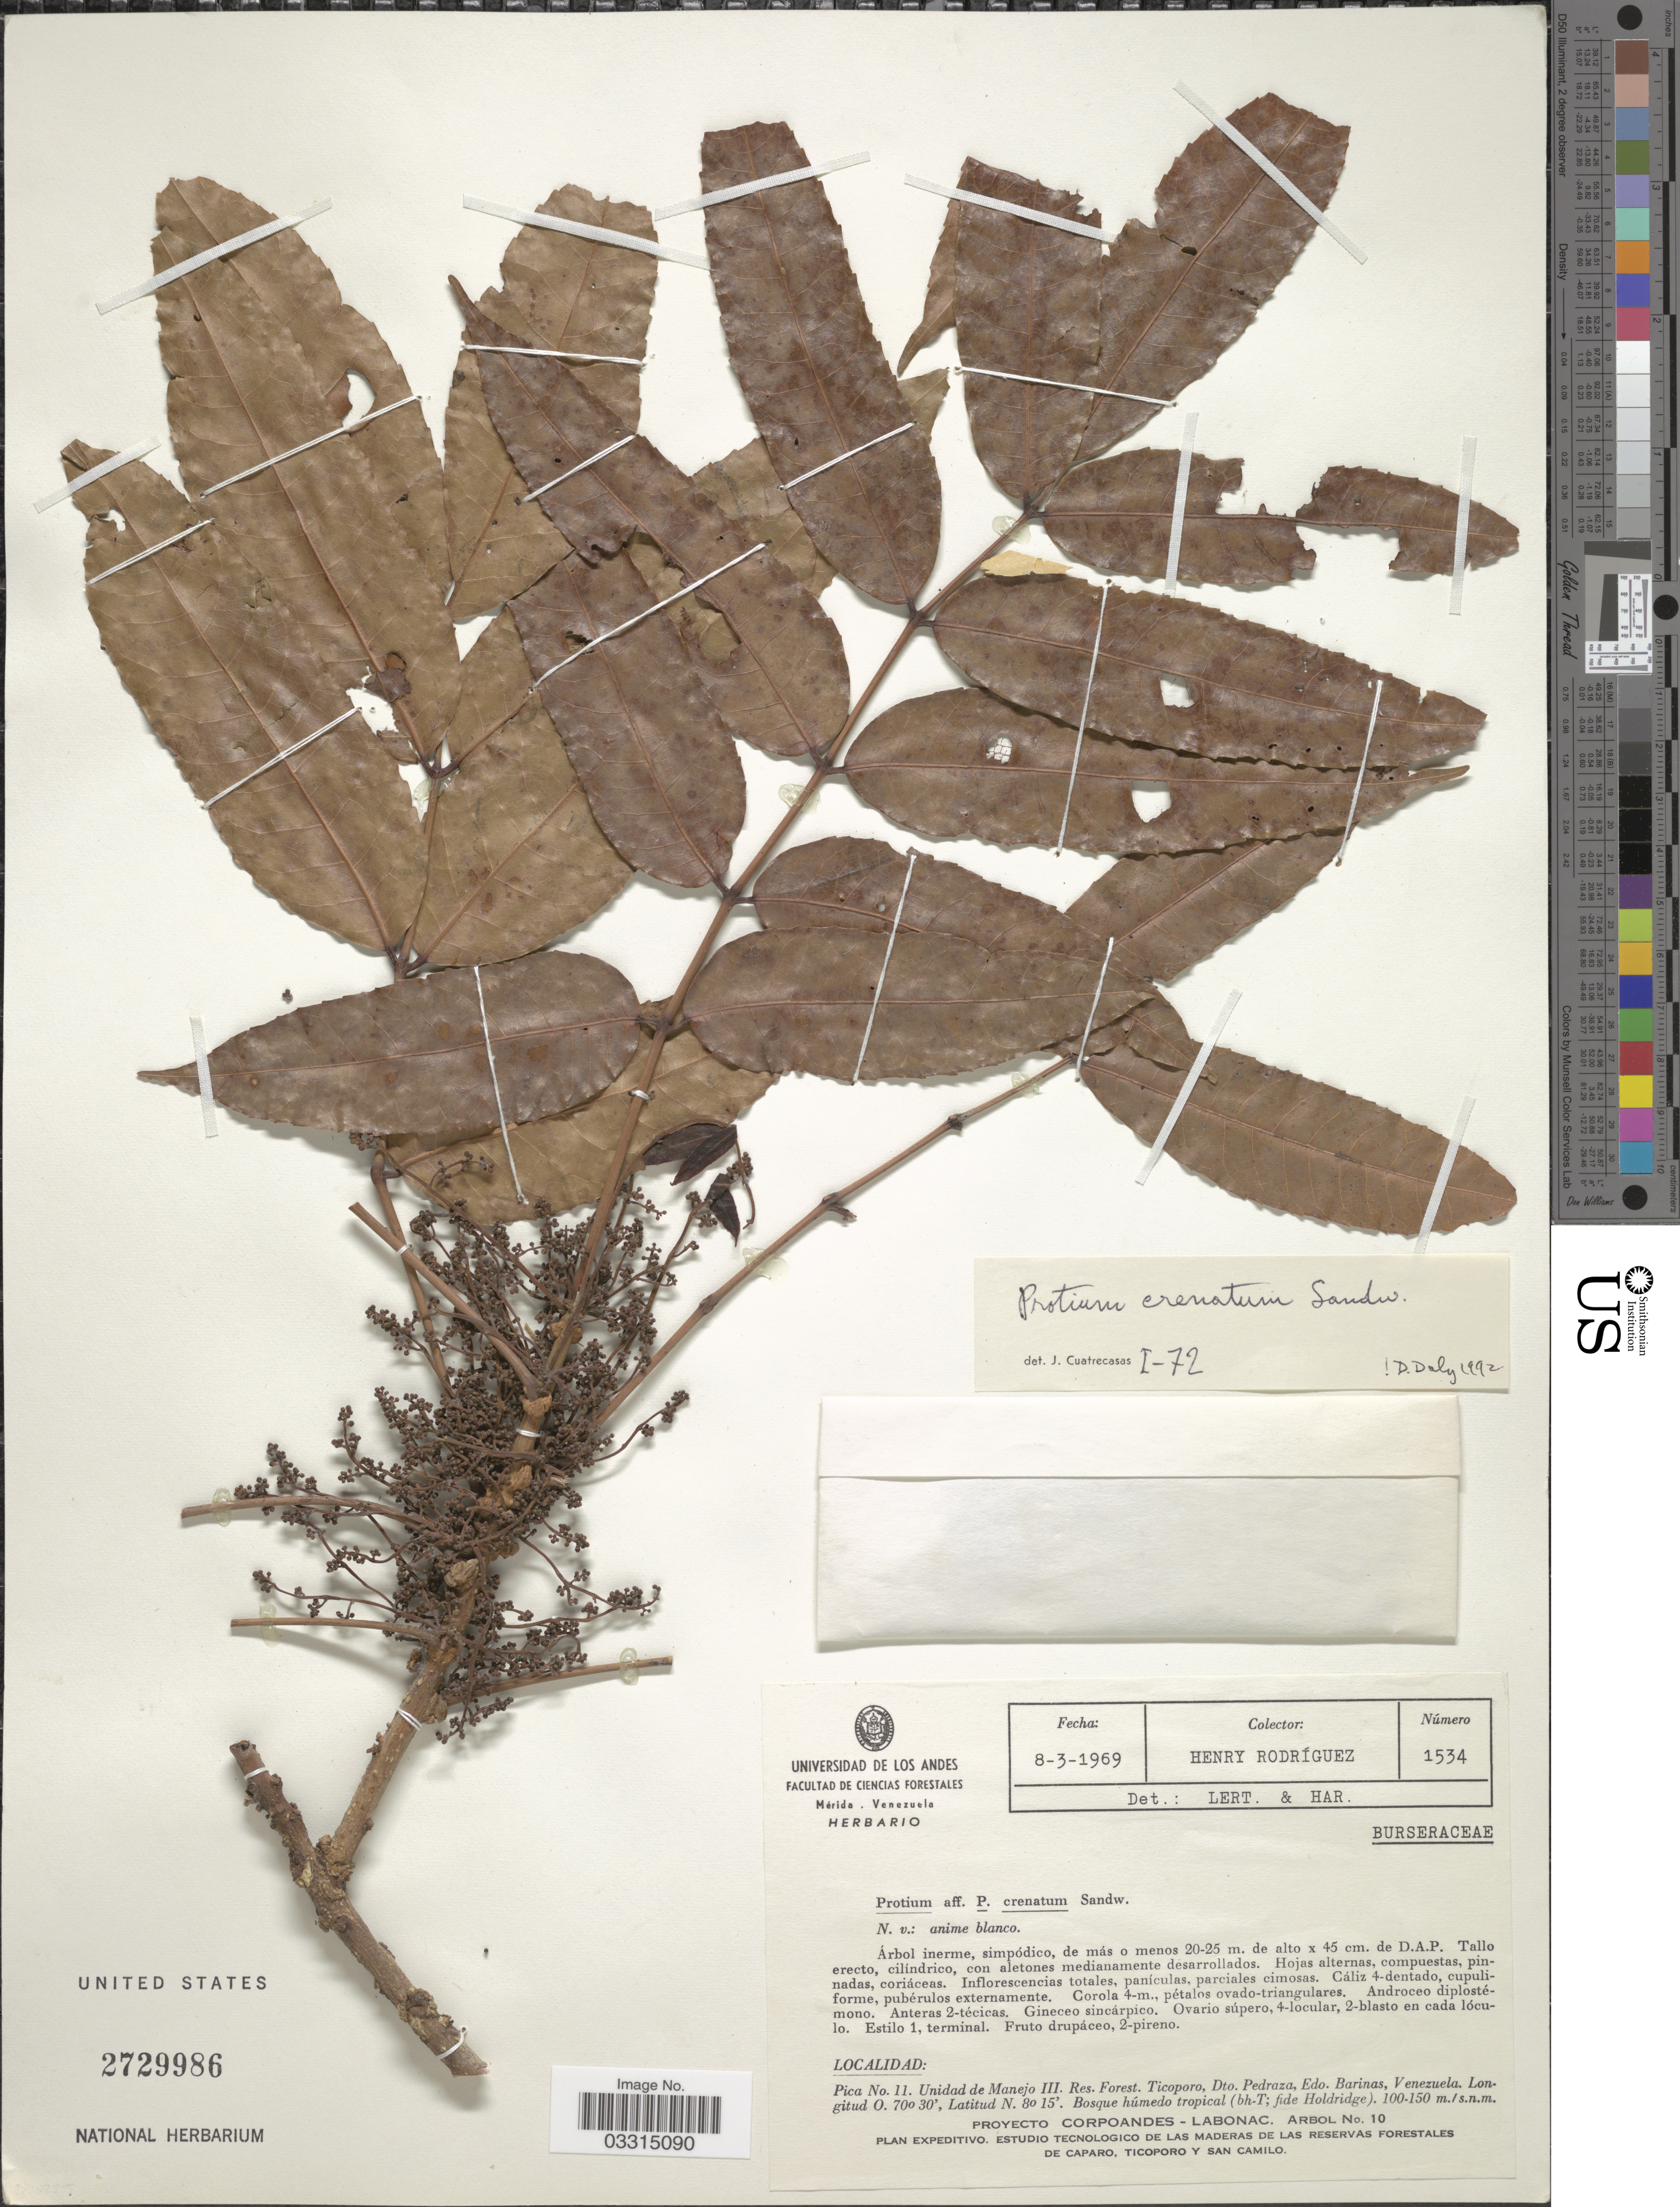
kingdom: Plantae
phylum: Tracheophyta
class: Magnoliopsida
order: Sapindales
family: Burseraceae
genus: Protium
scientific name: Protium crenatum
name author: Sandwith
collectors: H. A. Rodriguez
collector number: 1534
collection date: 1969-03-08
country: Venezuela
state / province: Barinas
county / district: Pedraza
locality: Pica No. 11. Unidad de Manejo III. Res. Forest. Ticoporo, Dto. Pedraza.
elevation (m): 100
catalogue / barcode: US 2729986